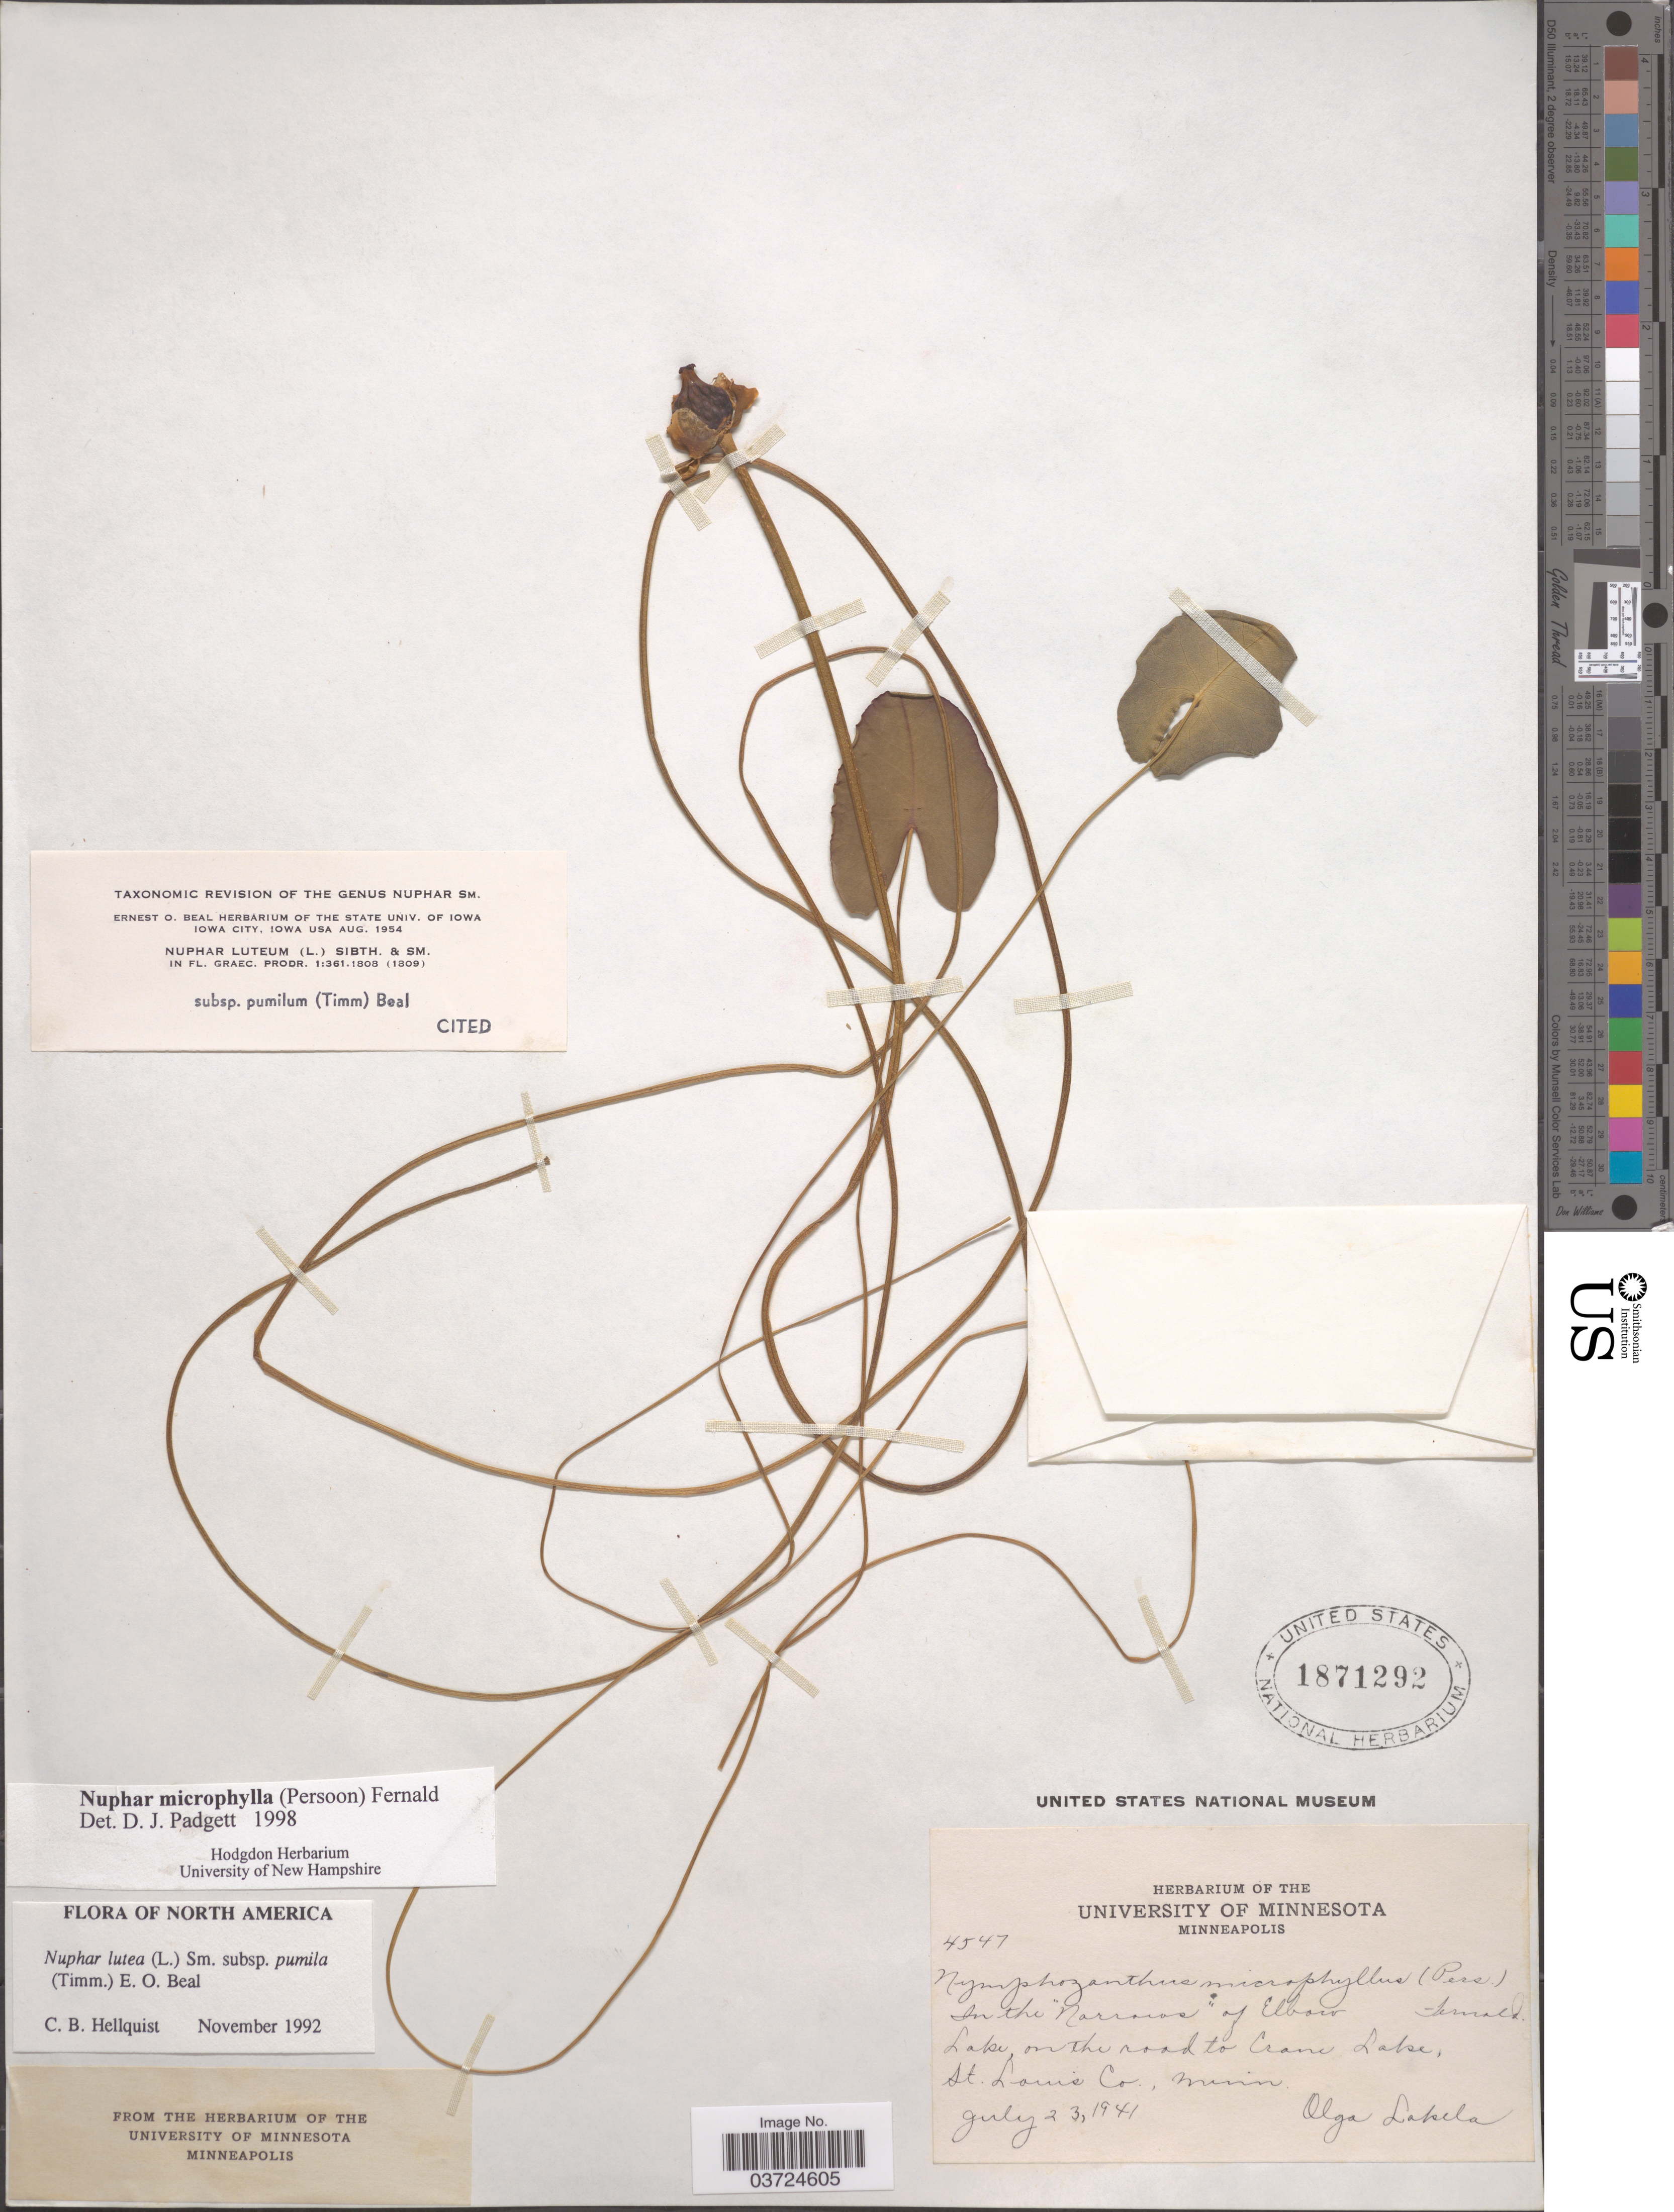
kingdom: Plantae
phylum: Tracheophyta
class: Magnoliopsida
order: Nymphaeales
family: Nymphaeaceae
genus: Nuphar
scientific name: Nuphar microphylla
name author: (Pers.) Fernald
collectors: O. K. Lakela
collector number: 4547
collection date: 1941-07-23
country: United States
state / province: Minnesota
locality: In the "Narrows" of Elbow Lake, on the road to Crane Lake, St. Louis Co.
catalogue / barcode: US 1871292